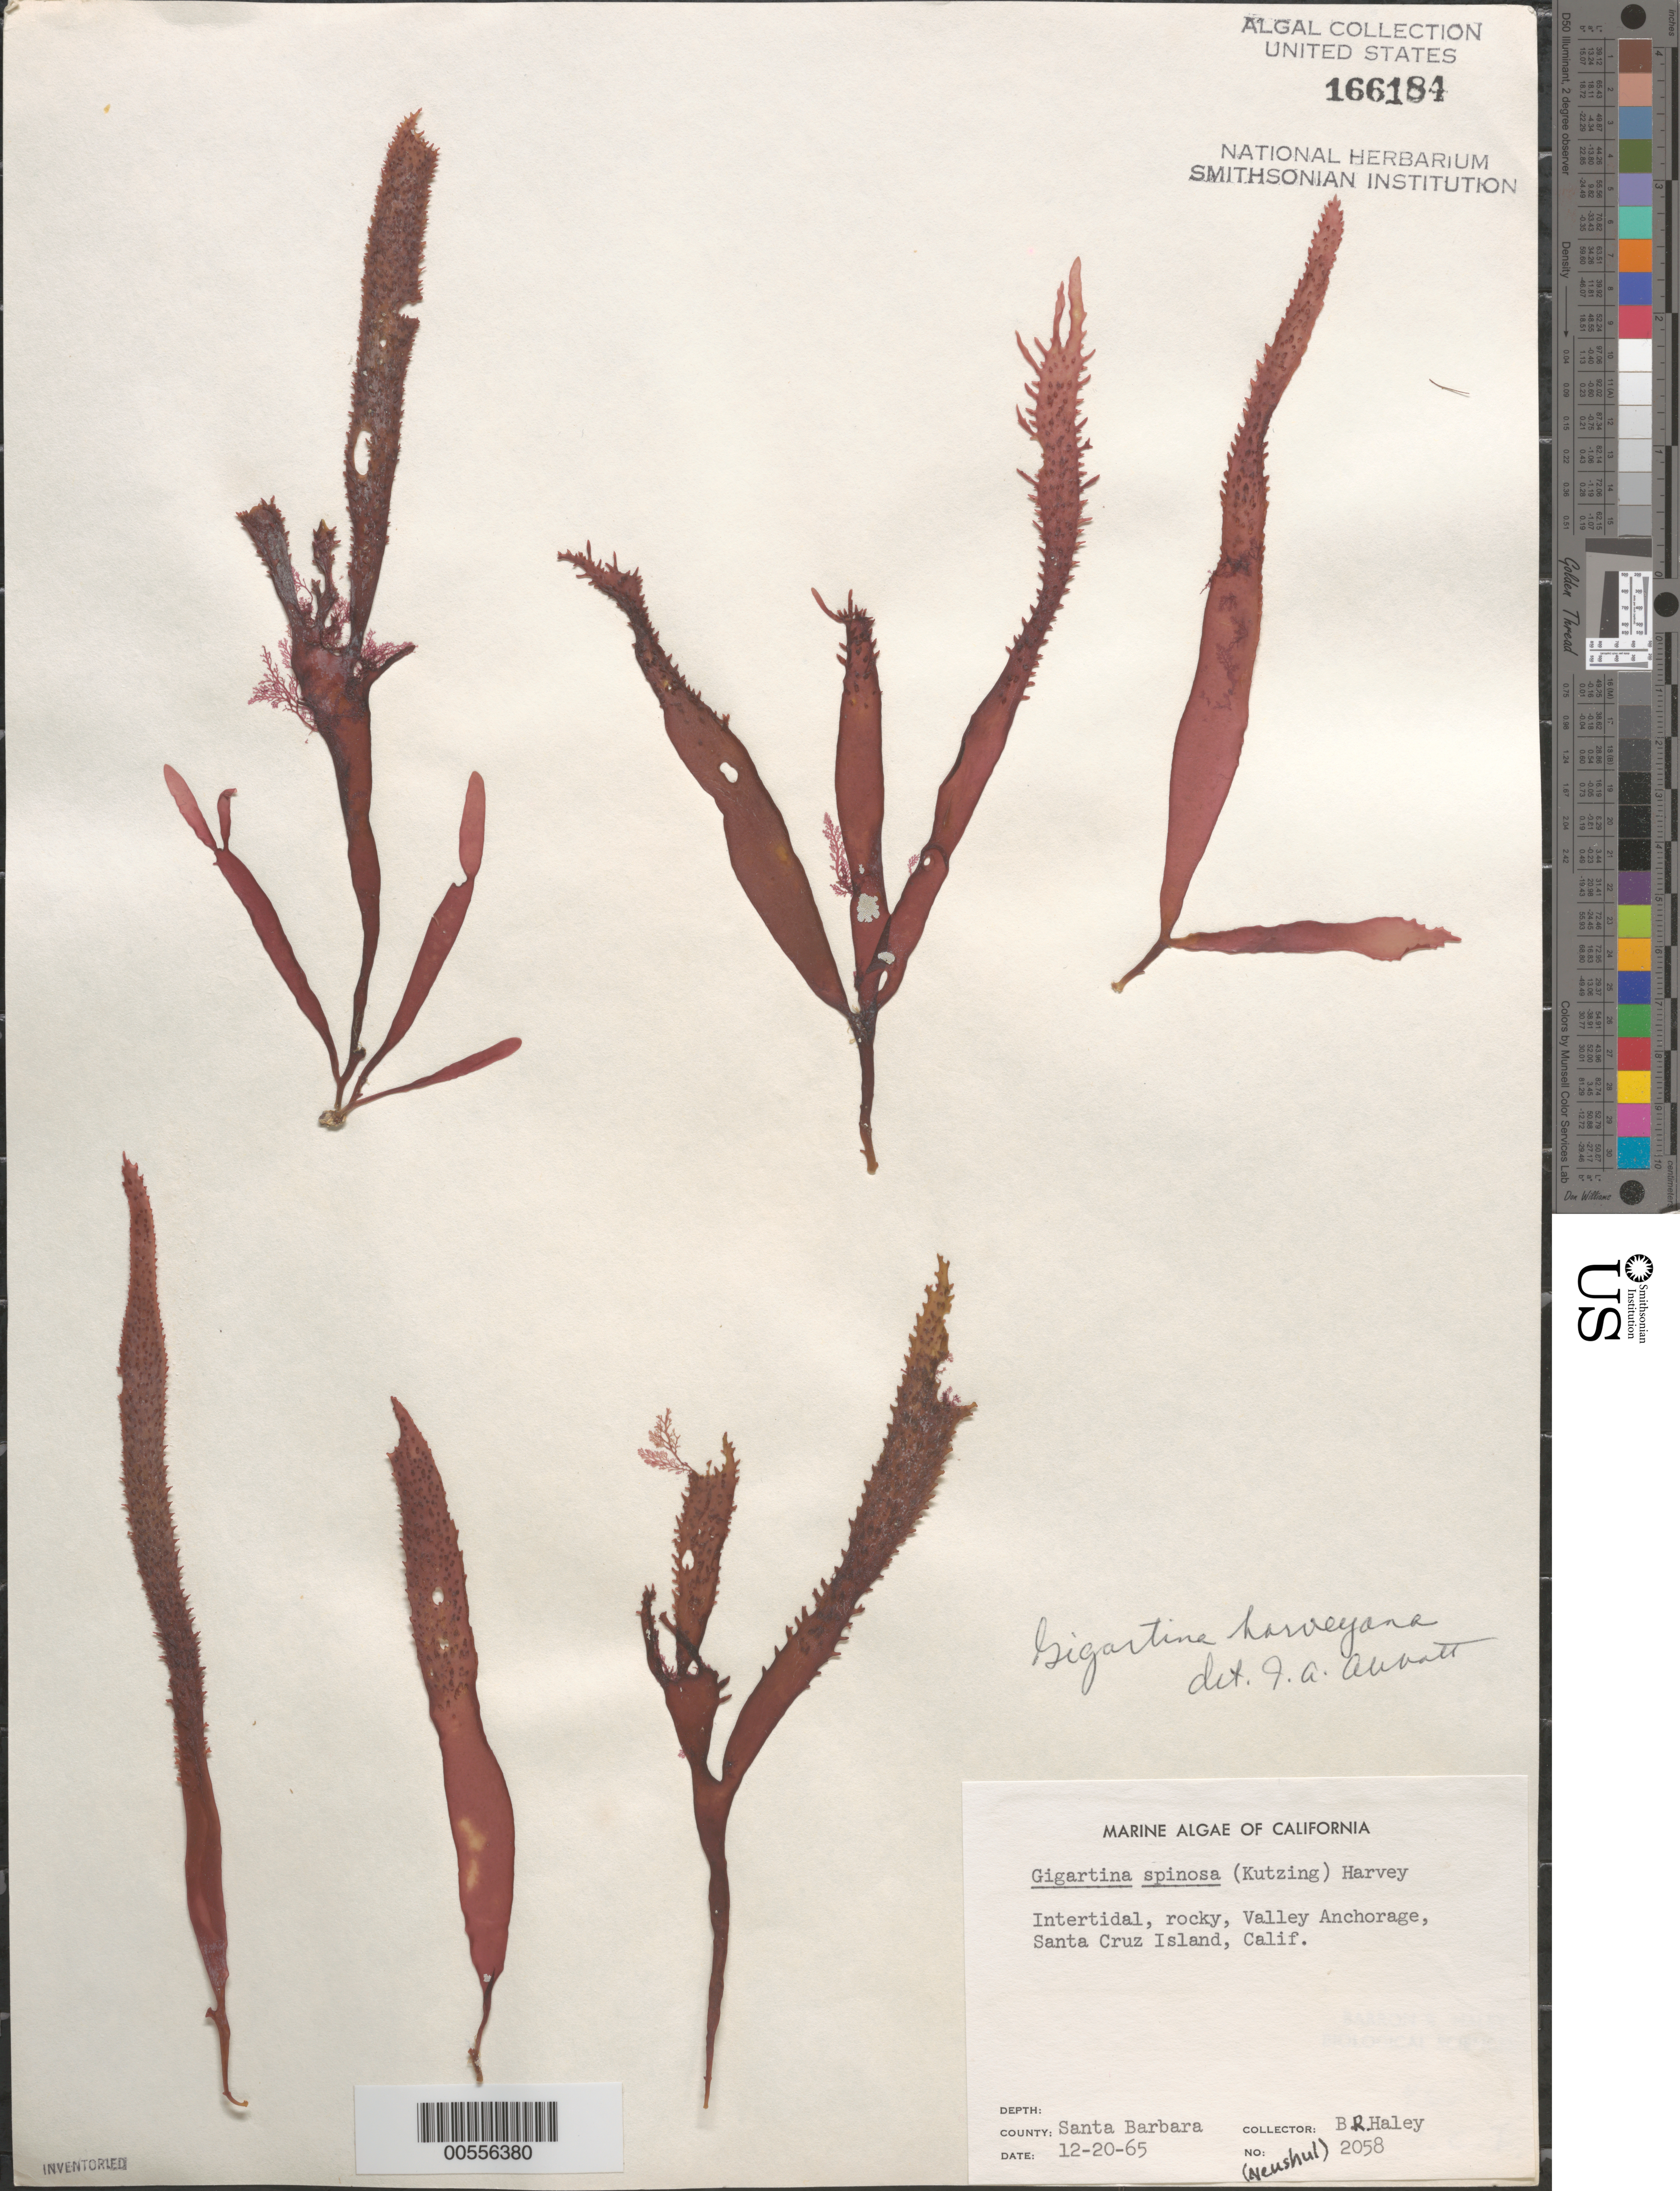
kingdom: Plantae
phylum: Rhodophyta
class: Florideophyceae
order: Gigartinales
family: Gigartinaceae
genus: Chondracanthus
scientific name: Chondracanthus harveyanus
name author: (Kütz.) Guiry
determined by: Algae name updating Project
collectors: B. Haley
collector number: Neushul 2058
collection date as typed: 20 Dec 1965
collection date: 1965-12-20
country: United States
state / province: California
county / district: Santa Barbara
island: Santa Cruz Island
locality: Valley Anchorage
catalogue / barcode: US 166184